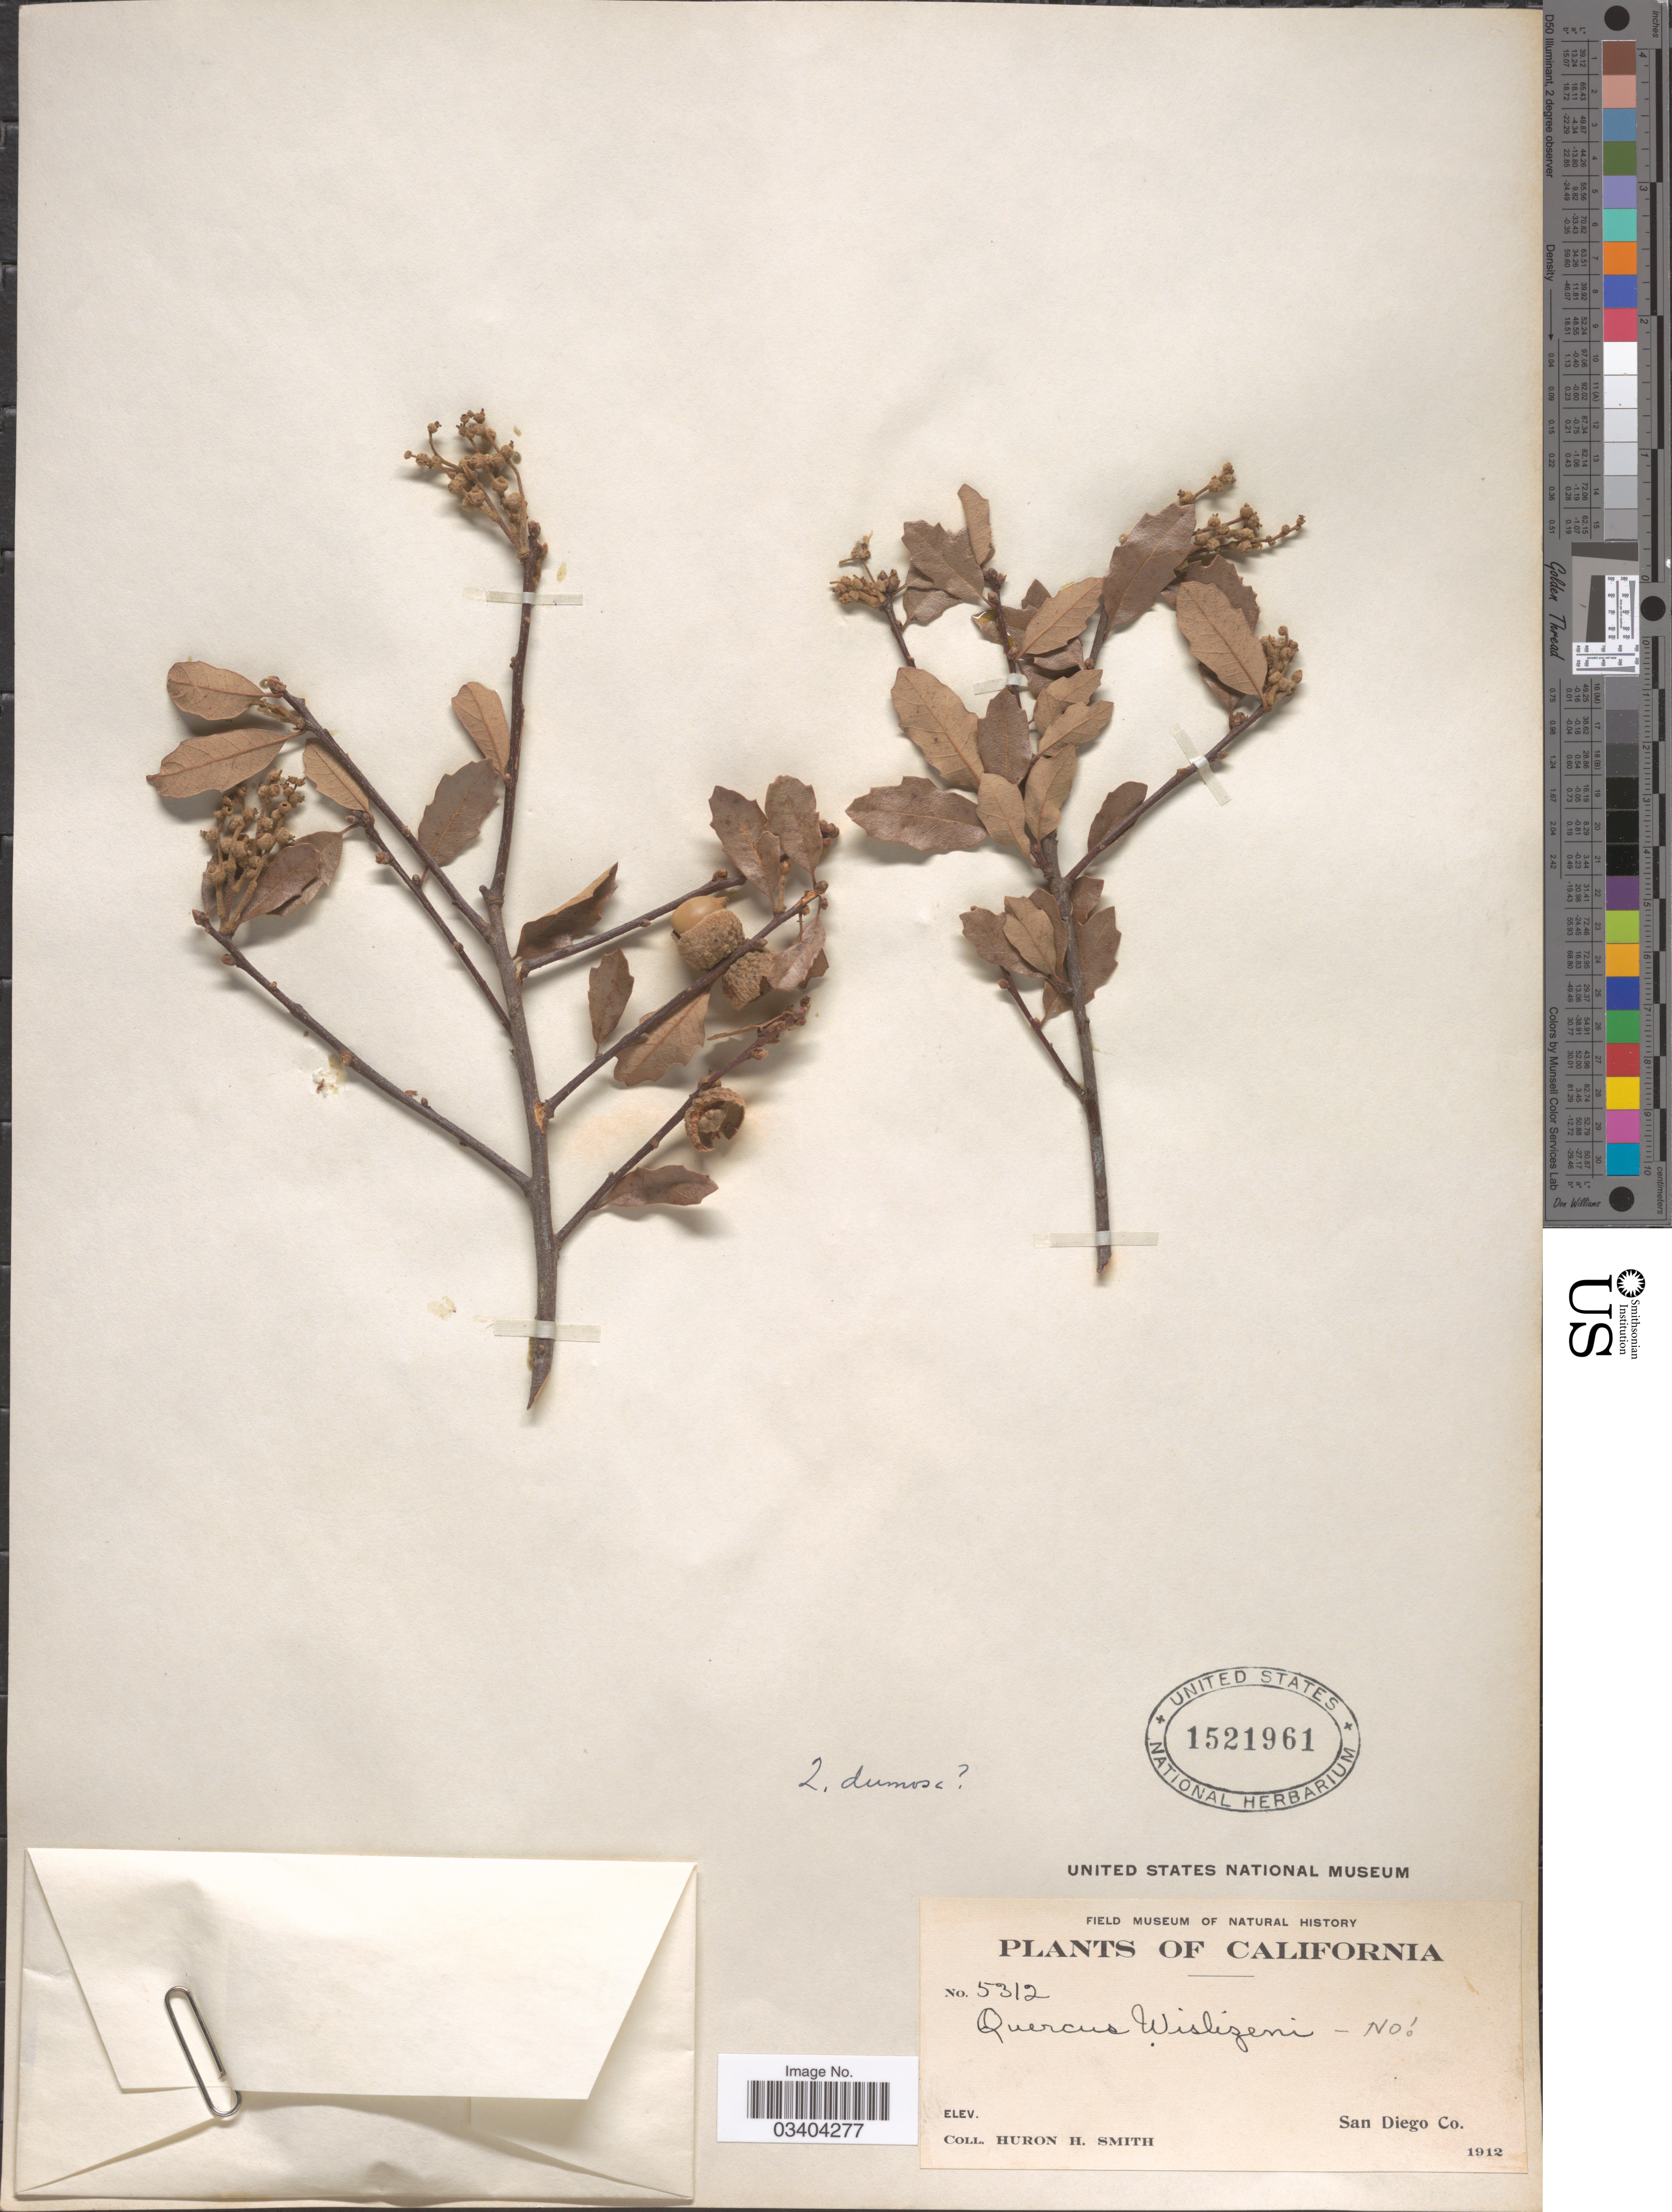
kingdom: Plantae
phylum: Tracheophyta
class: Magnoliopsida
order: Fagales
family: Fagaceae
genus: Quercus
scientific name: Quercus dumosa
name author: Nutt.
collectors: Huron H. Smith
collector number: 5312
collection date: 1912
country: United States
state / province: California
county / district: San Diego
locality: San Diego Co.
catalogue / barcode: US 1521961